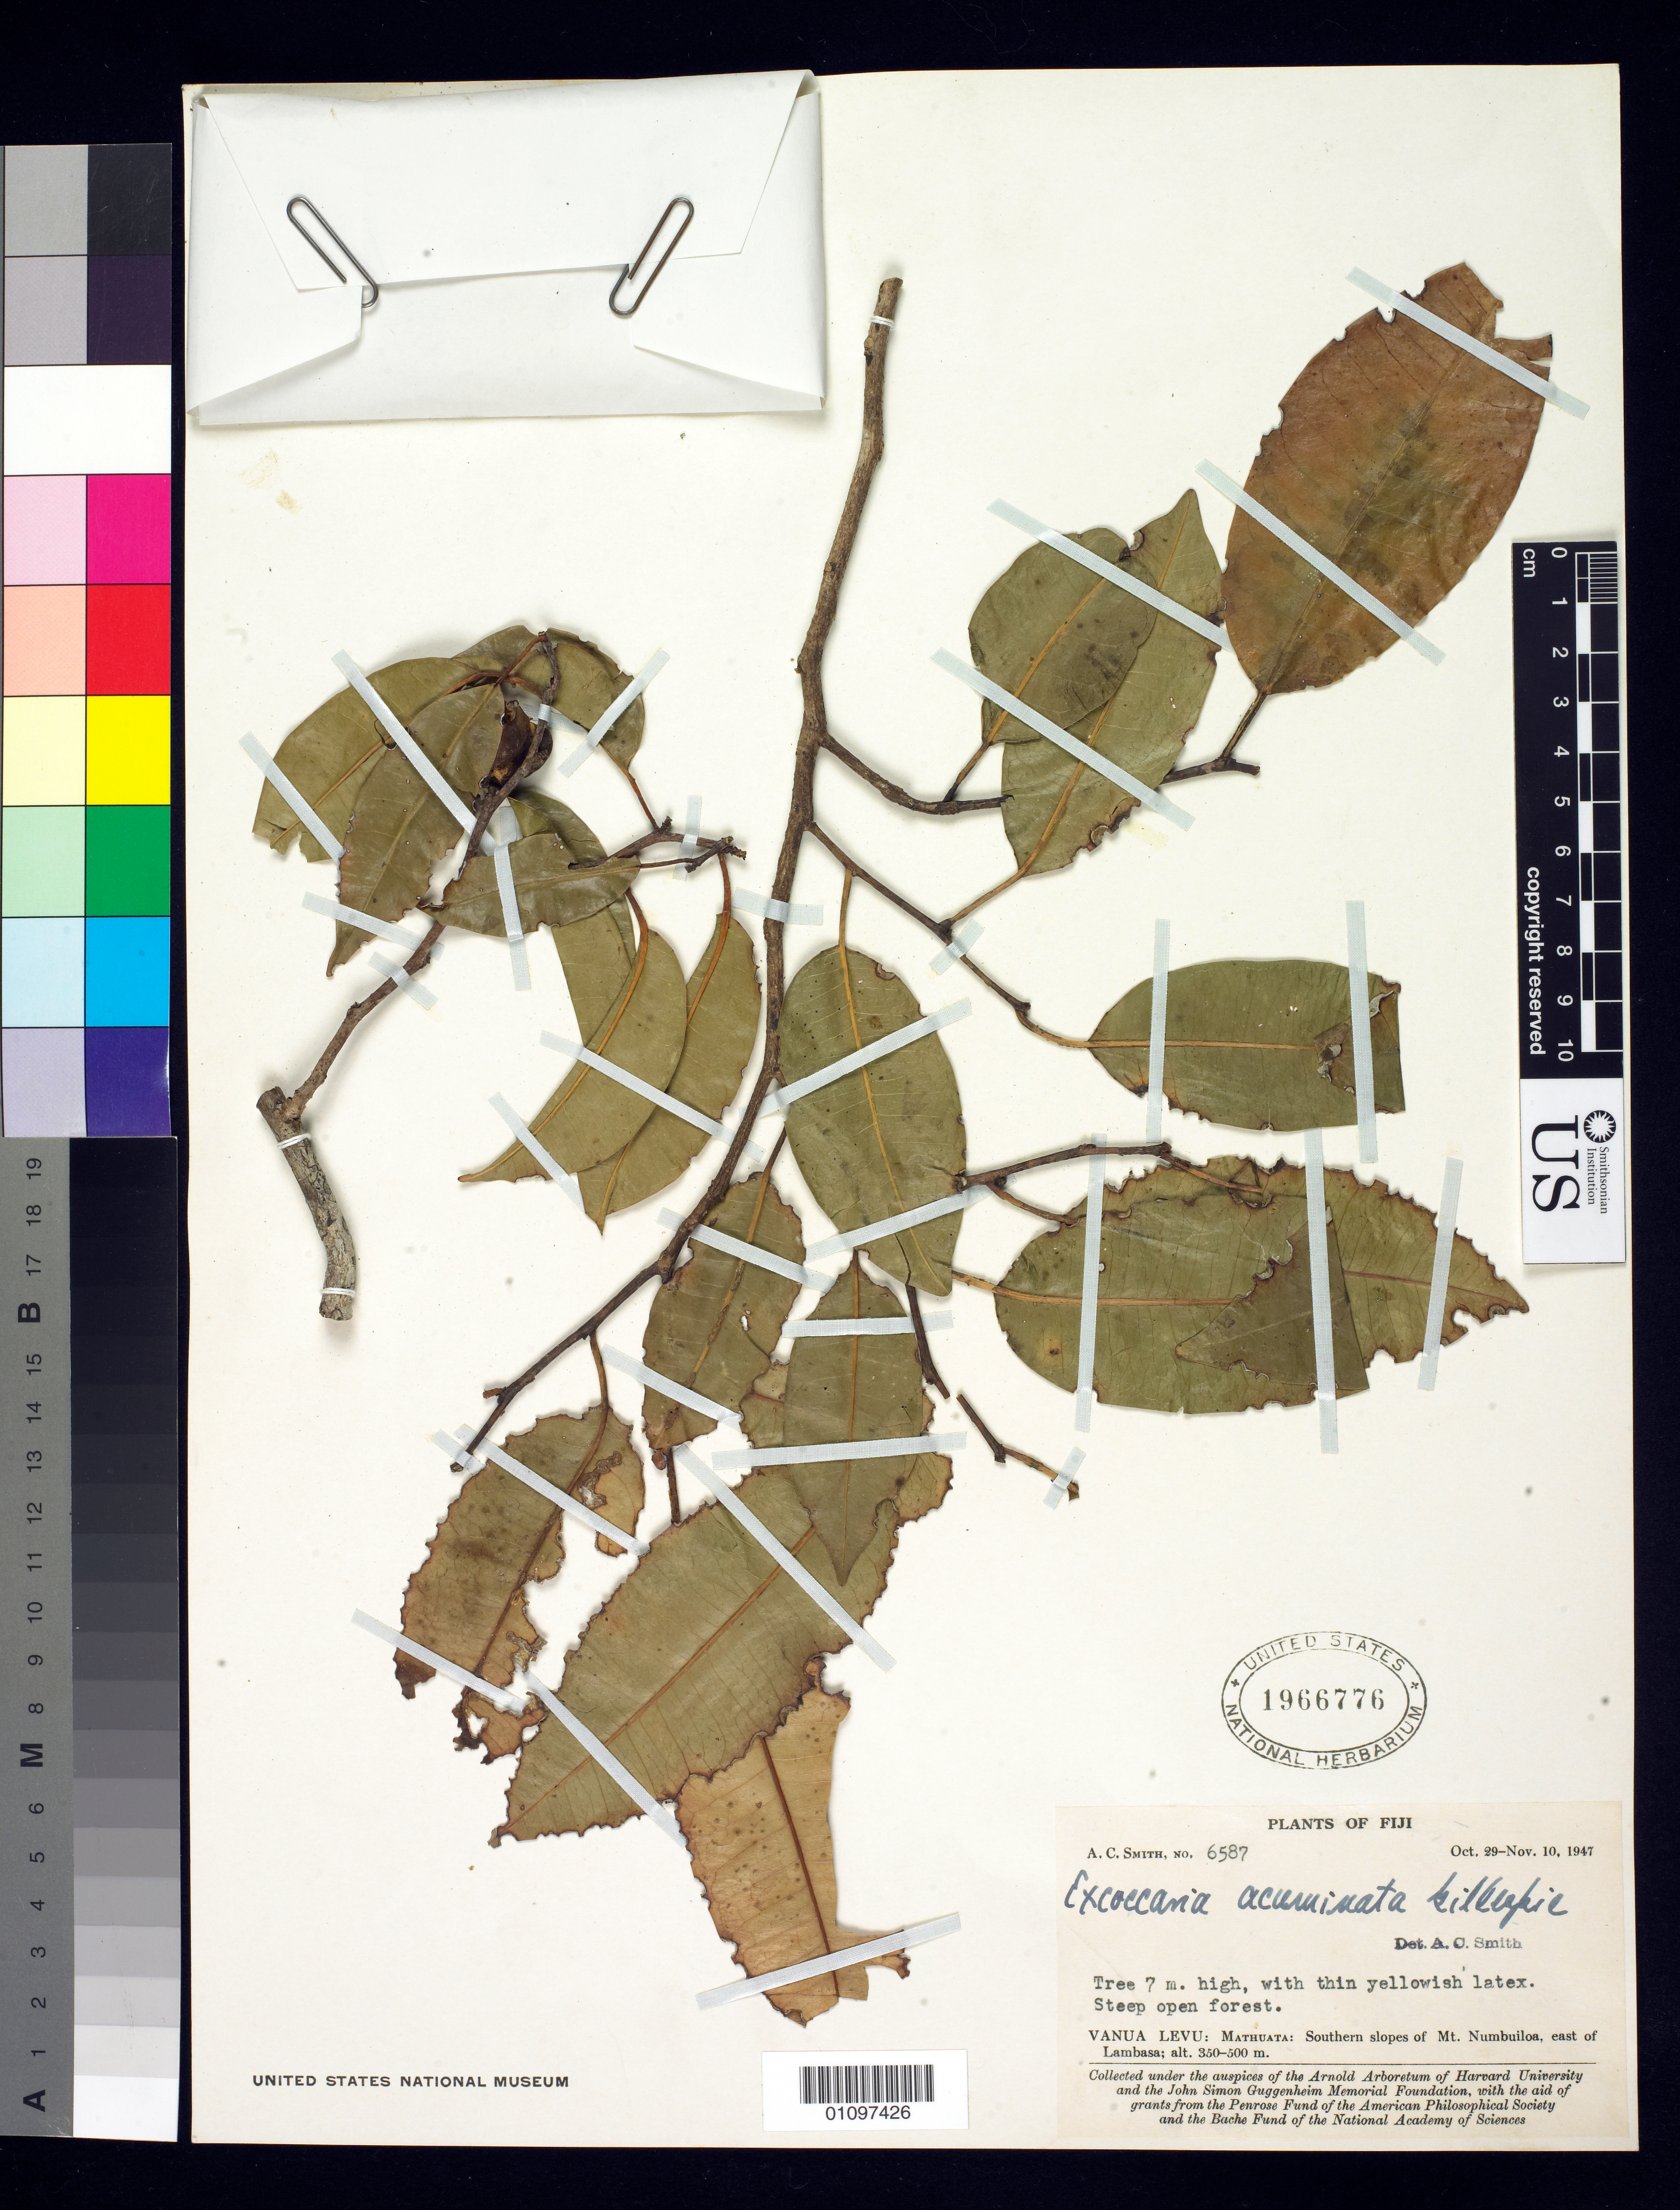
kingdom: Plantae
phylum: Tracheophyta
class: Magnoliopsida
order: Malpighiales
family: Euphorbiaceae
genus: Excoecaria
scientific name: Excoecaria acuminata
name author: Gillespie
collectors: A. C. Smith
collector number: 6587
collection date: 1947-10-29/1947-11-10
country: Fiji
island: Vanua Levu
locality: Mathuata: Southern slopes of Mt. Numbuiloa, east of Lambasa.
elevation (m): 350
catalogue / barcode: US 1966776